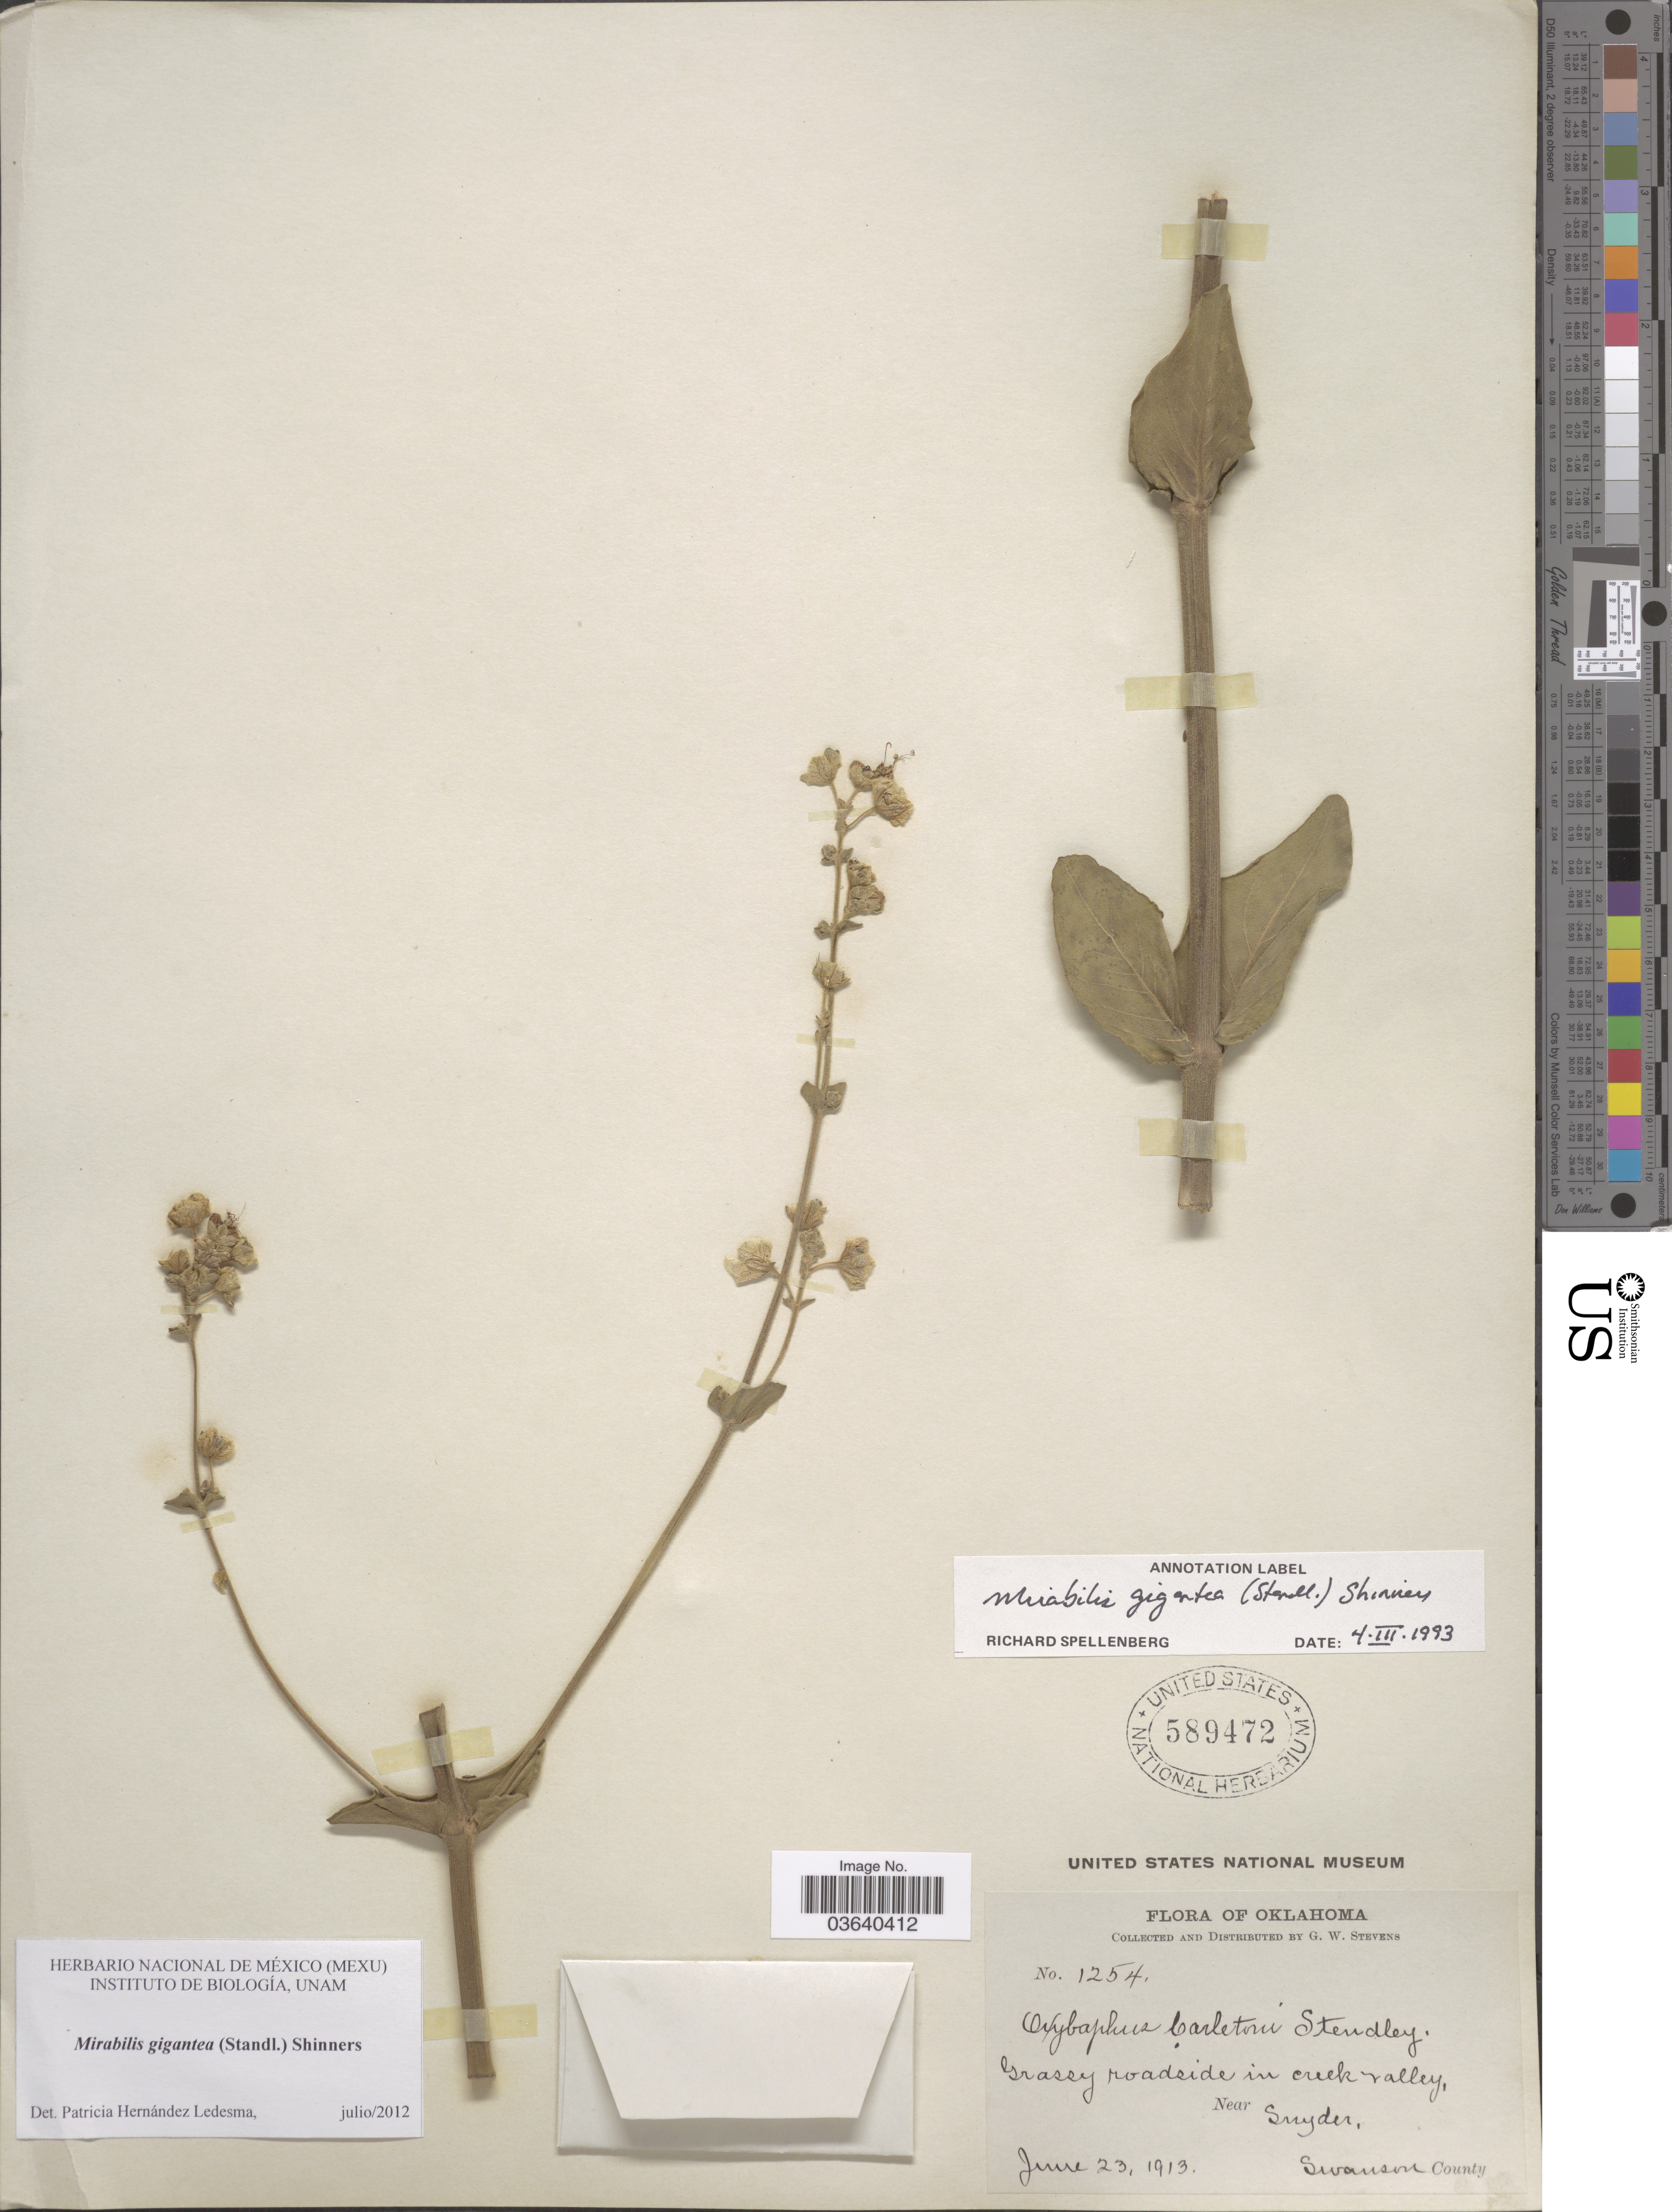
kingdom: Plantae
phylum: Tracheophyta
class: Magnoliopsida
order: Caryophyllales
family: Nyctaginaceae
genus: Mirabilis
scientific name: Mirabilis gigantea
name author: (Standl.) Shinners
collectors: G. W. Stevens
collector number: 1254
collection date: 1913-06-23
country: United States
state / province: Oklahoma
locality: Grassy roadside in creek valley. Near Snyder, Swanson County.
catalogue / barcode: US 589472